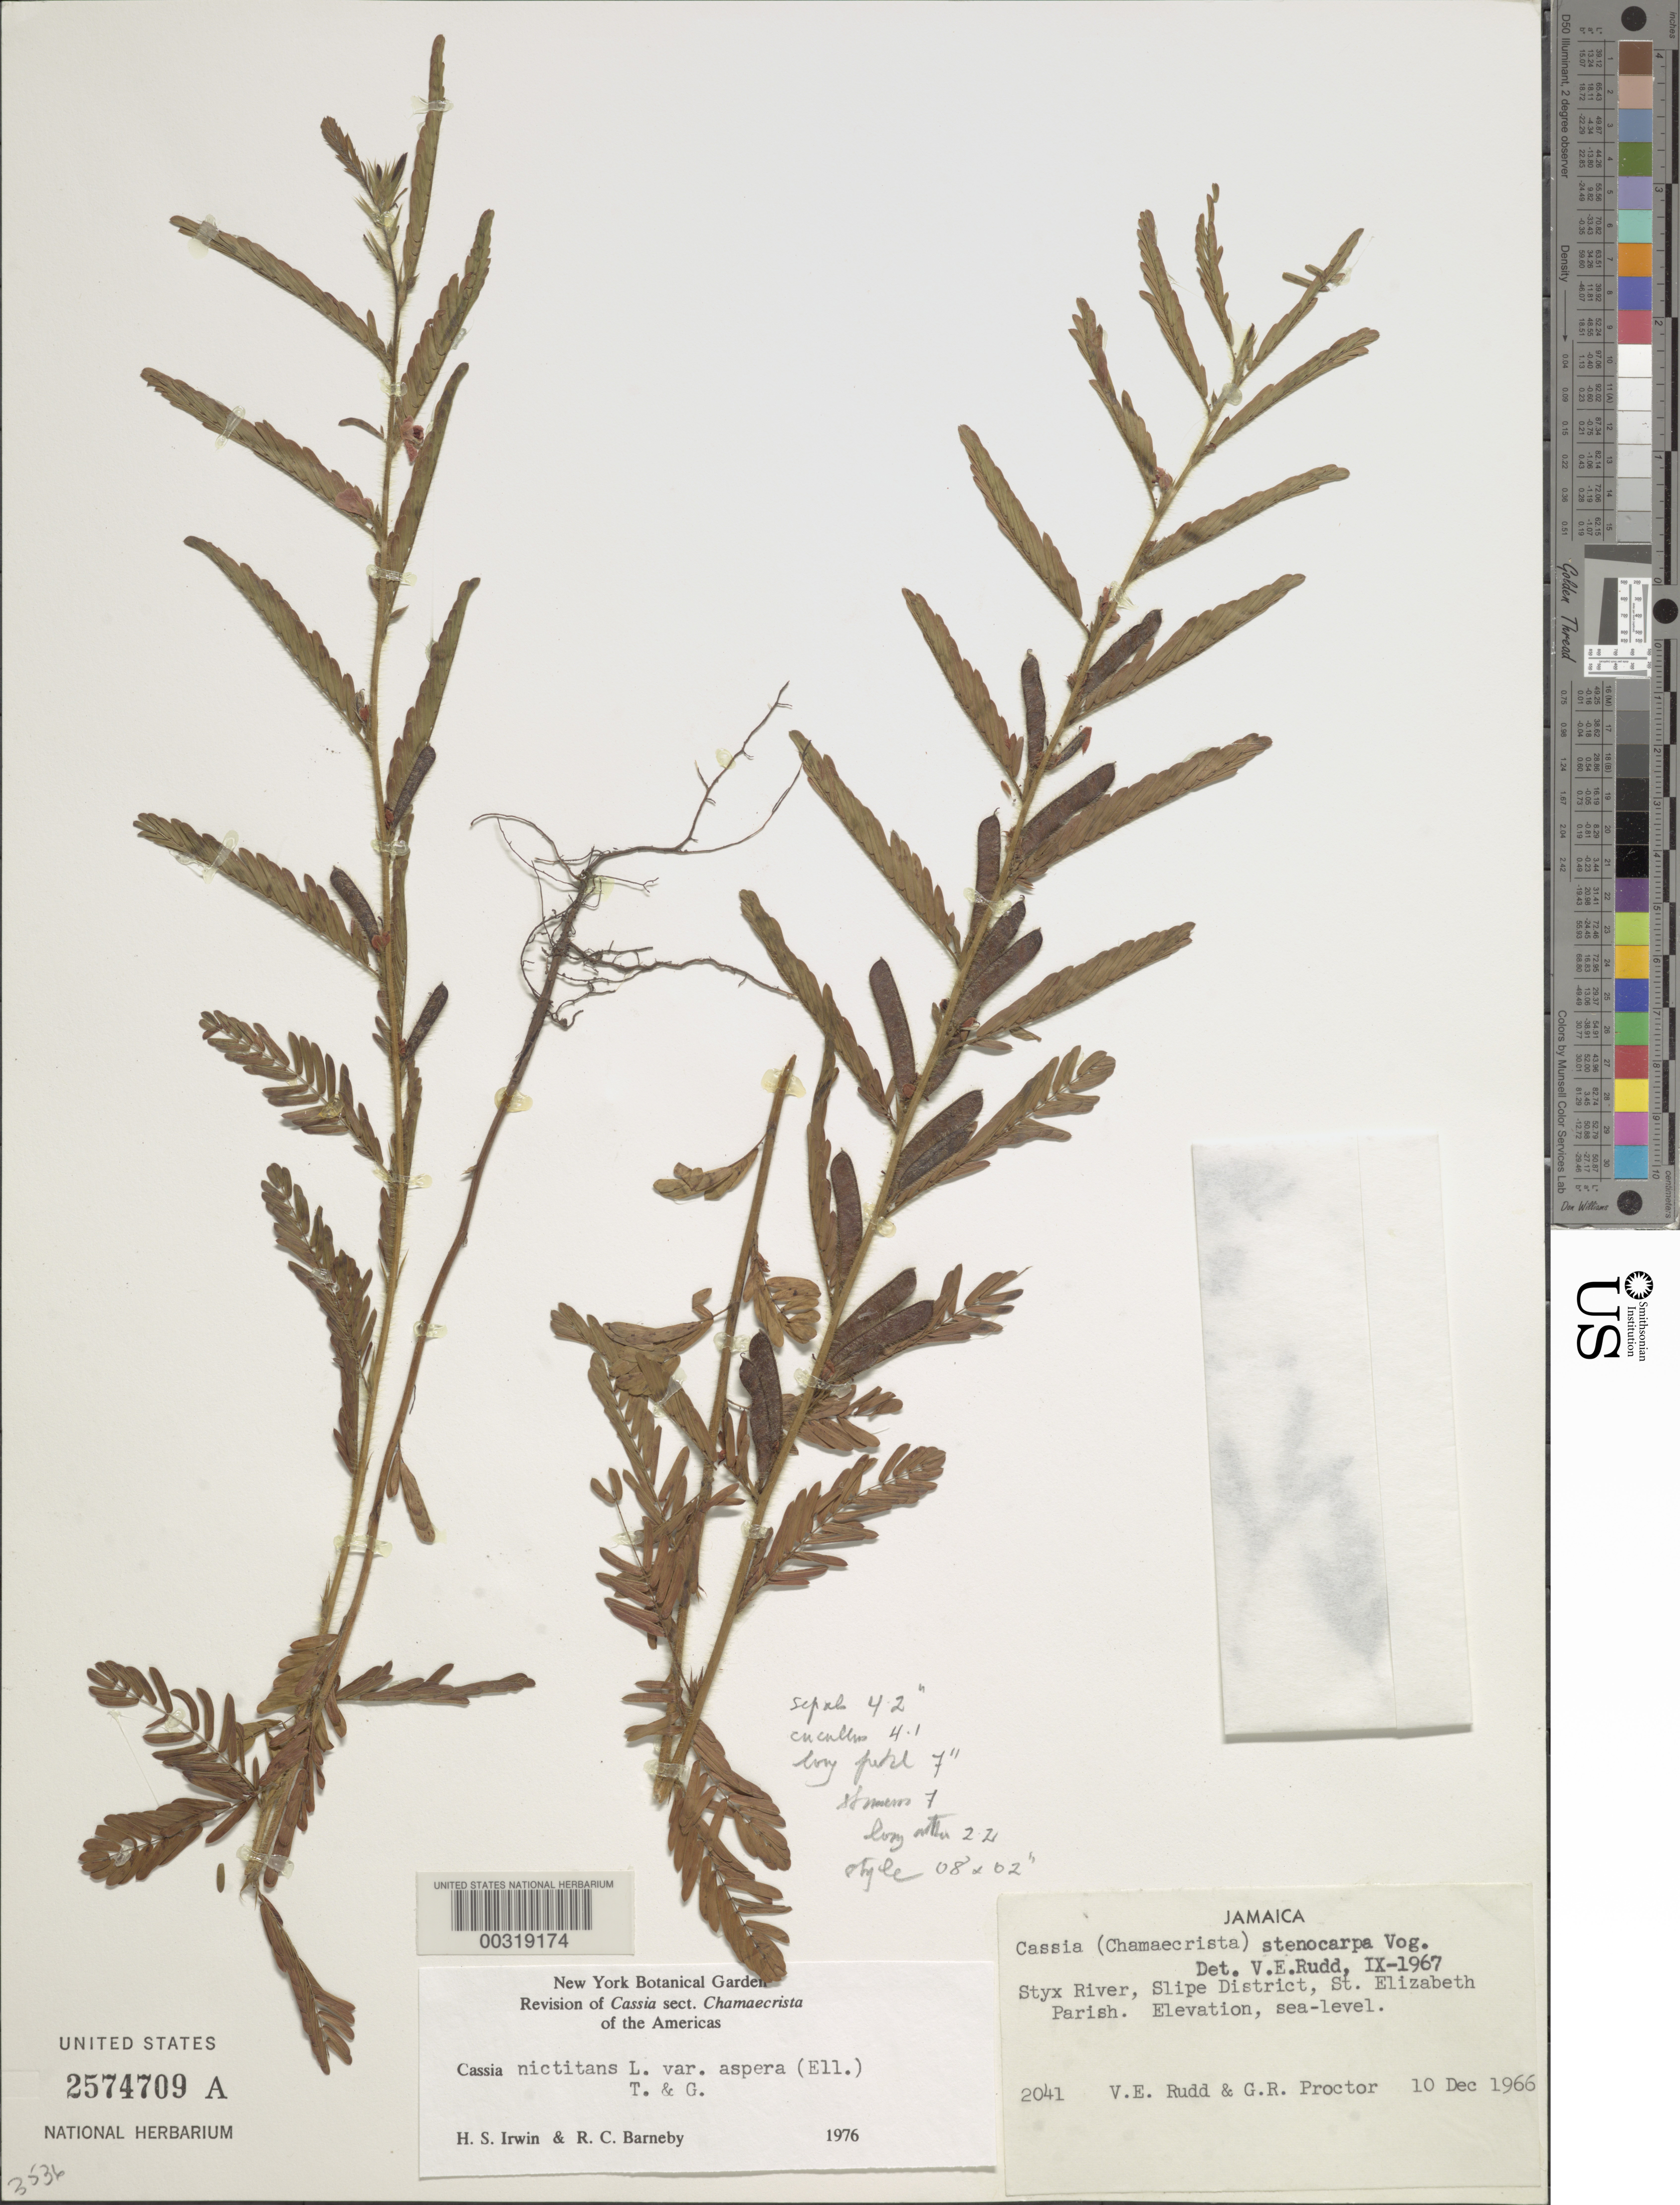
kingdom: Plantae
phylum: Tracheophyta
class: Magnoliopsida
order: Fabales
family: Fabaceae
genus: Chamaecrista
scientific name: Chamaecrista nictitans var. aspera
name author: (Muhl. ex Elliot) H.S. Irwin & Barneby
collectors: V. E. Rudd & G. R. Proctor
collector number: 2041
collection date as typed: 10 Dec 1966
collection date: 1966-12-10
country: Jamaica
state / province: Saint Elizabeth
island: Greater Antilles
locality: Slipe dist., styx river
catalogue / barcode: US 2574709A